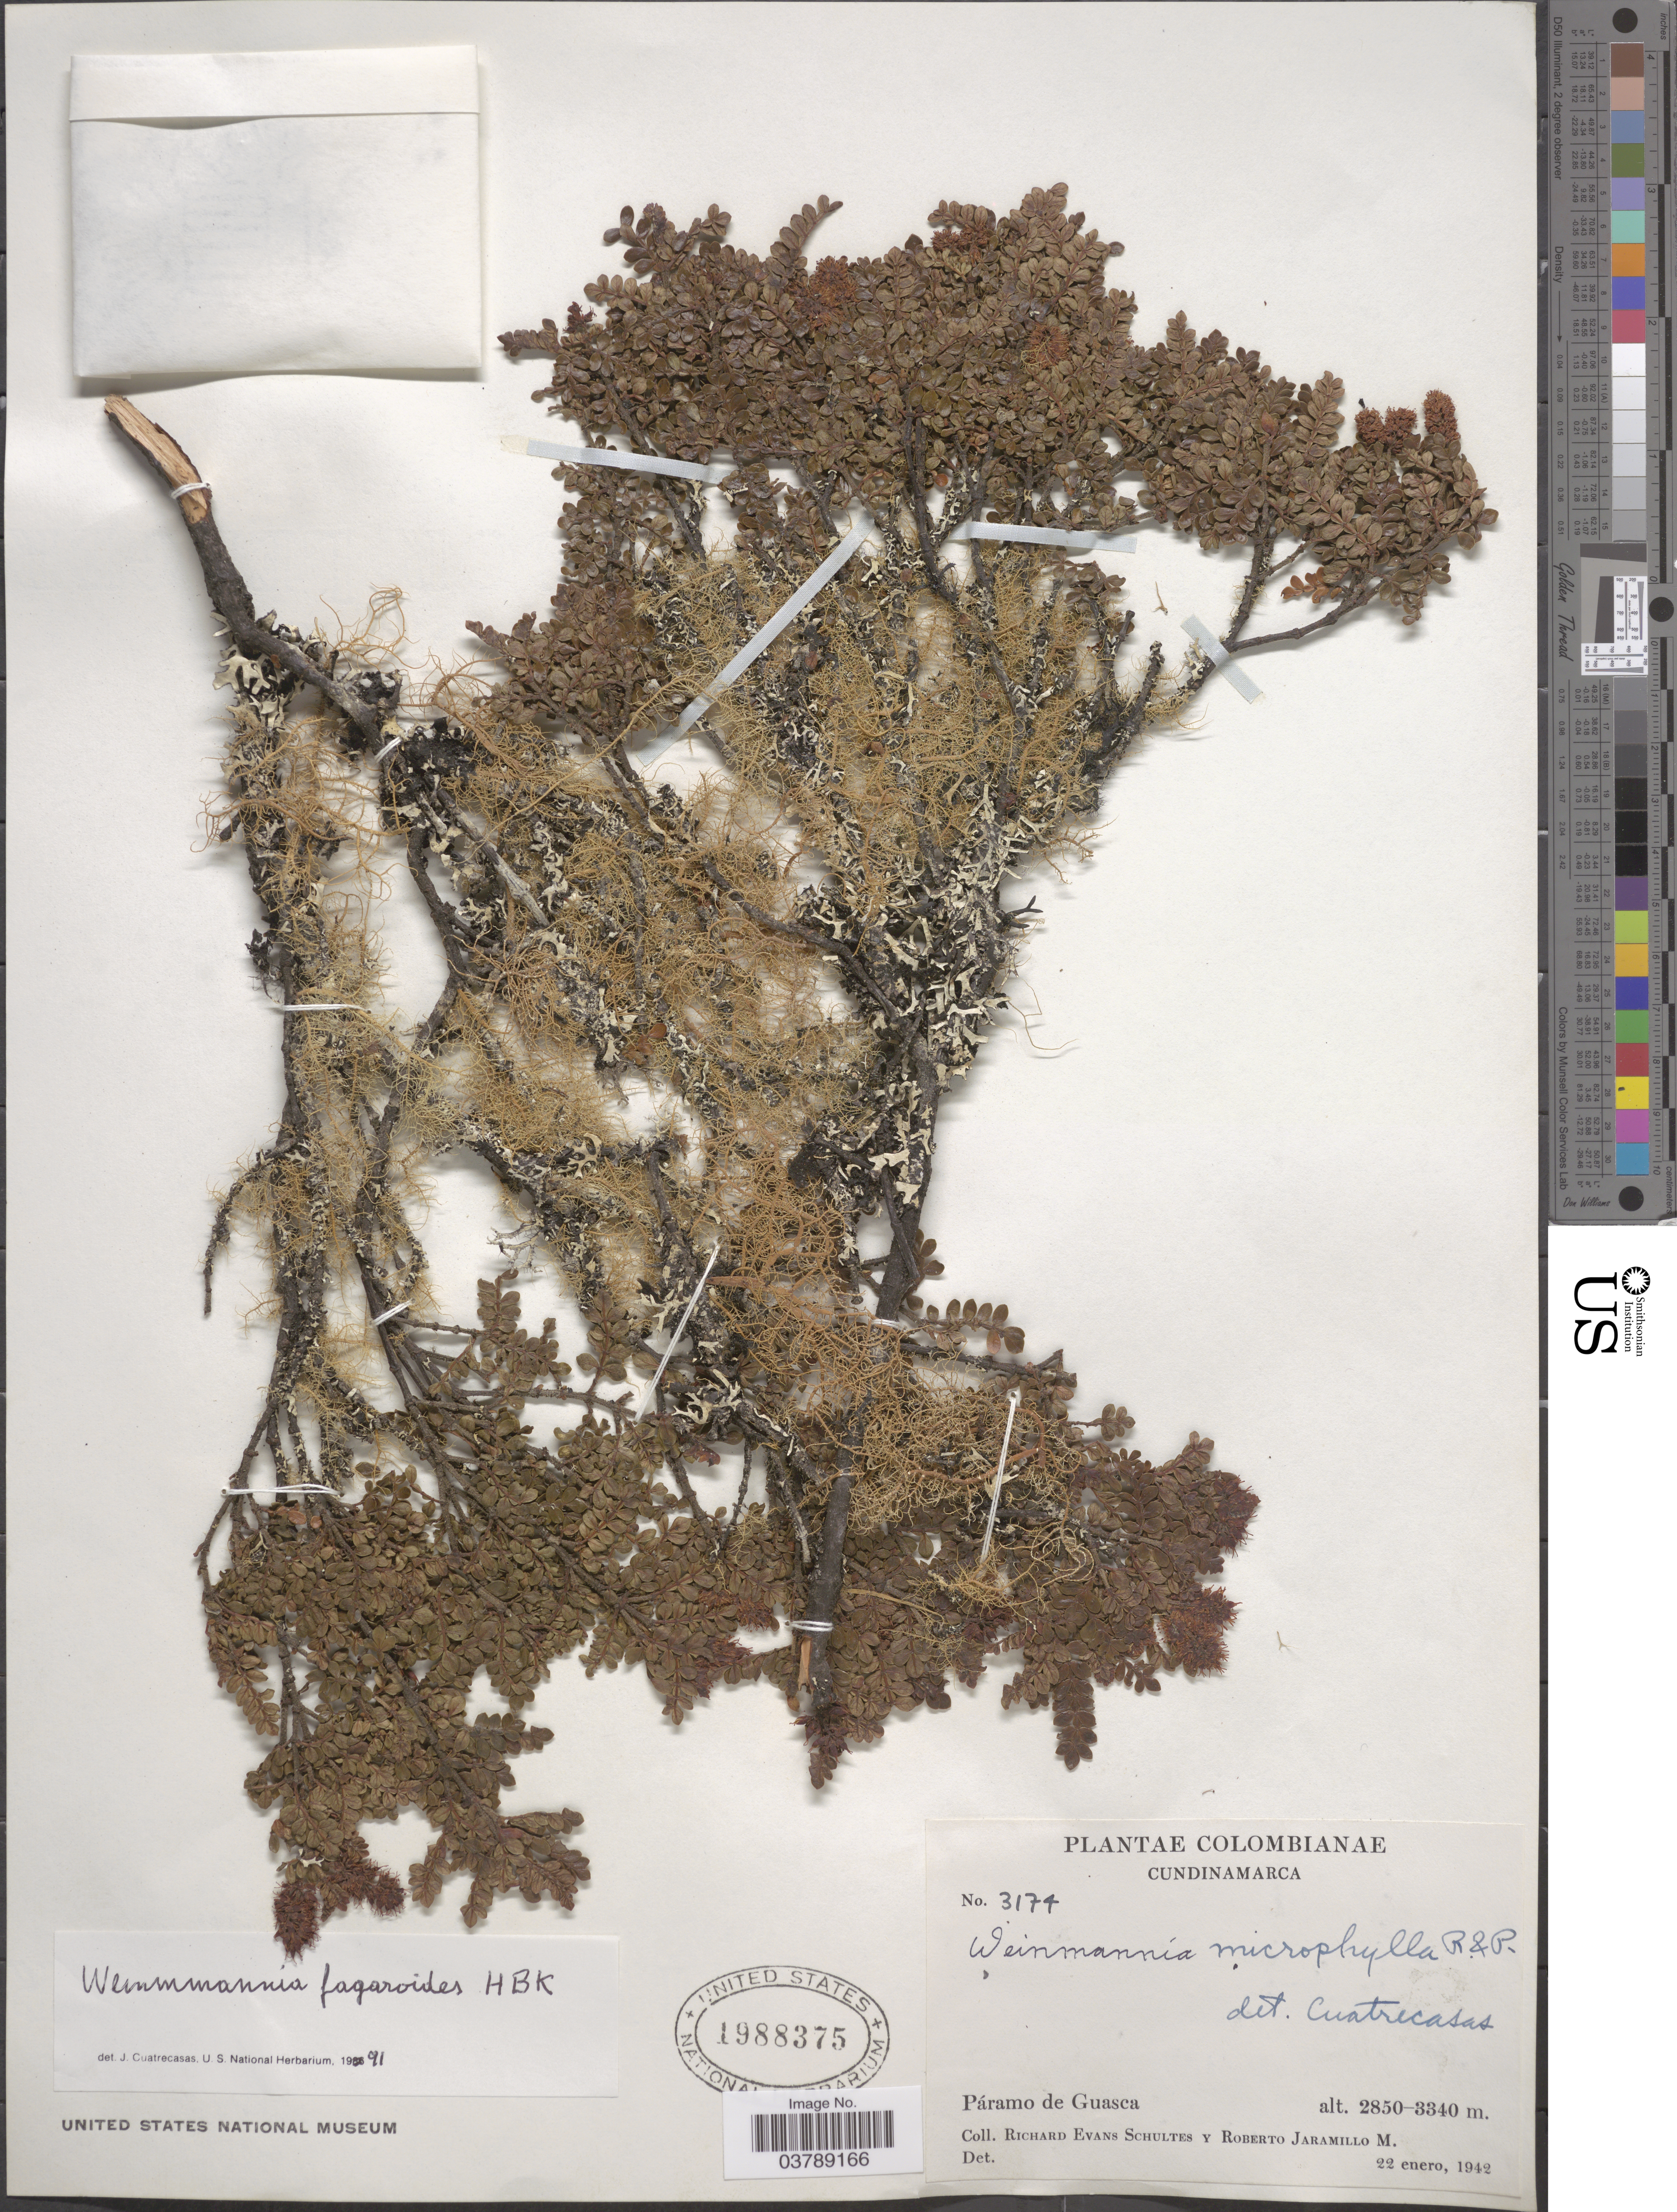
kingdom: Plantae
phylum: Tracheophyta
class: Magnoliopsida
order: Oxalidales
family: Cunoniaceae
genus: Weinmannia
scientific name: Weinmannia fagaroides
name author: Kunth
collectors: R. E. Schultes & R. Jaramillo M.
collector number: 3174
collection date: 1942-01-22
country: Colombia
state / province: Cundinamarca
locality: Páramo de Guasca.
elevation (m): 2850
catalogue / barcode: US 1988375